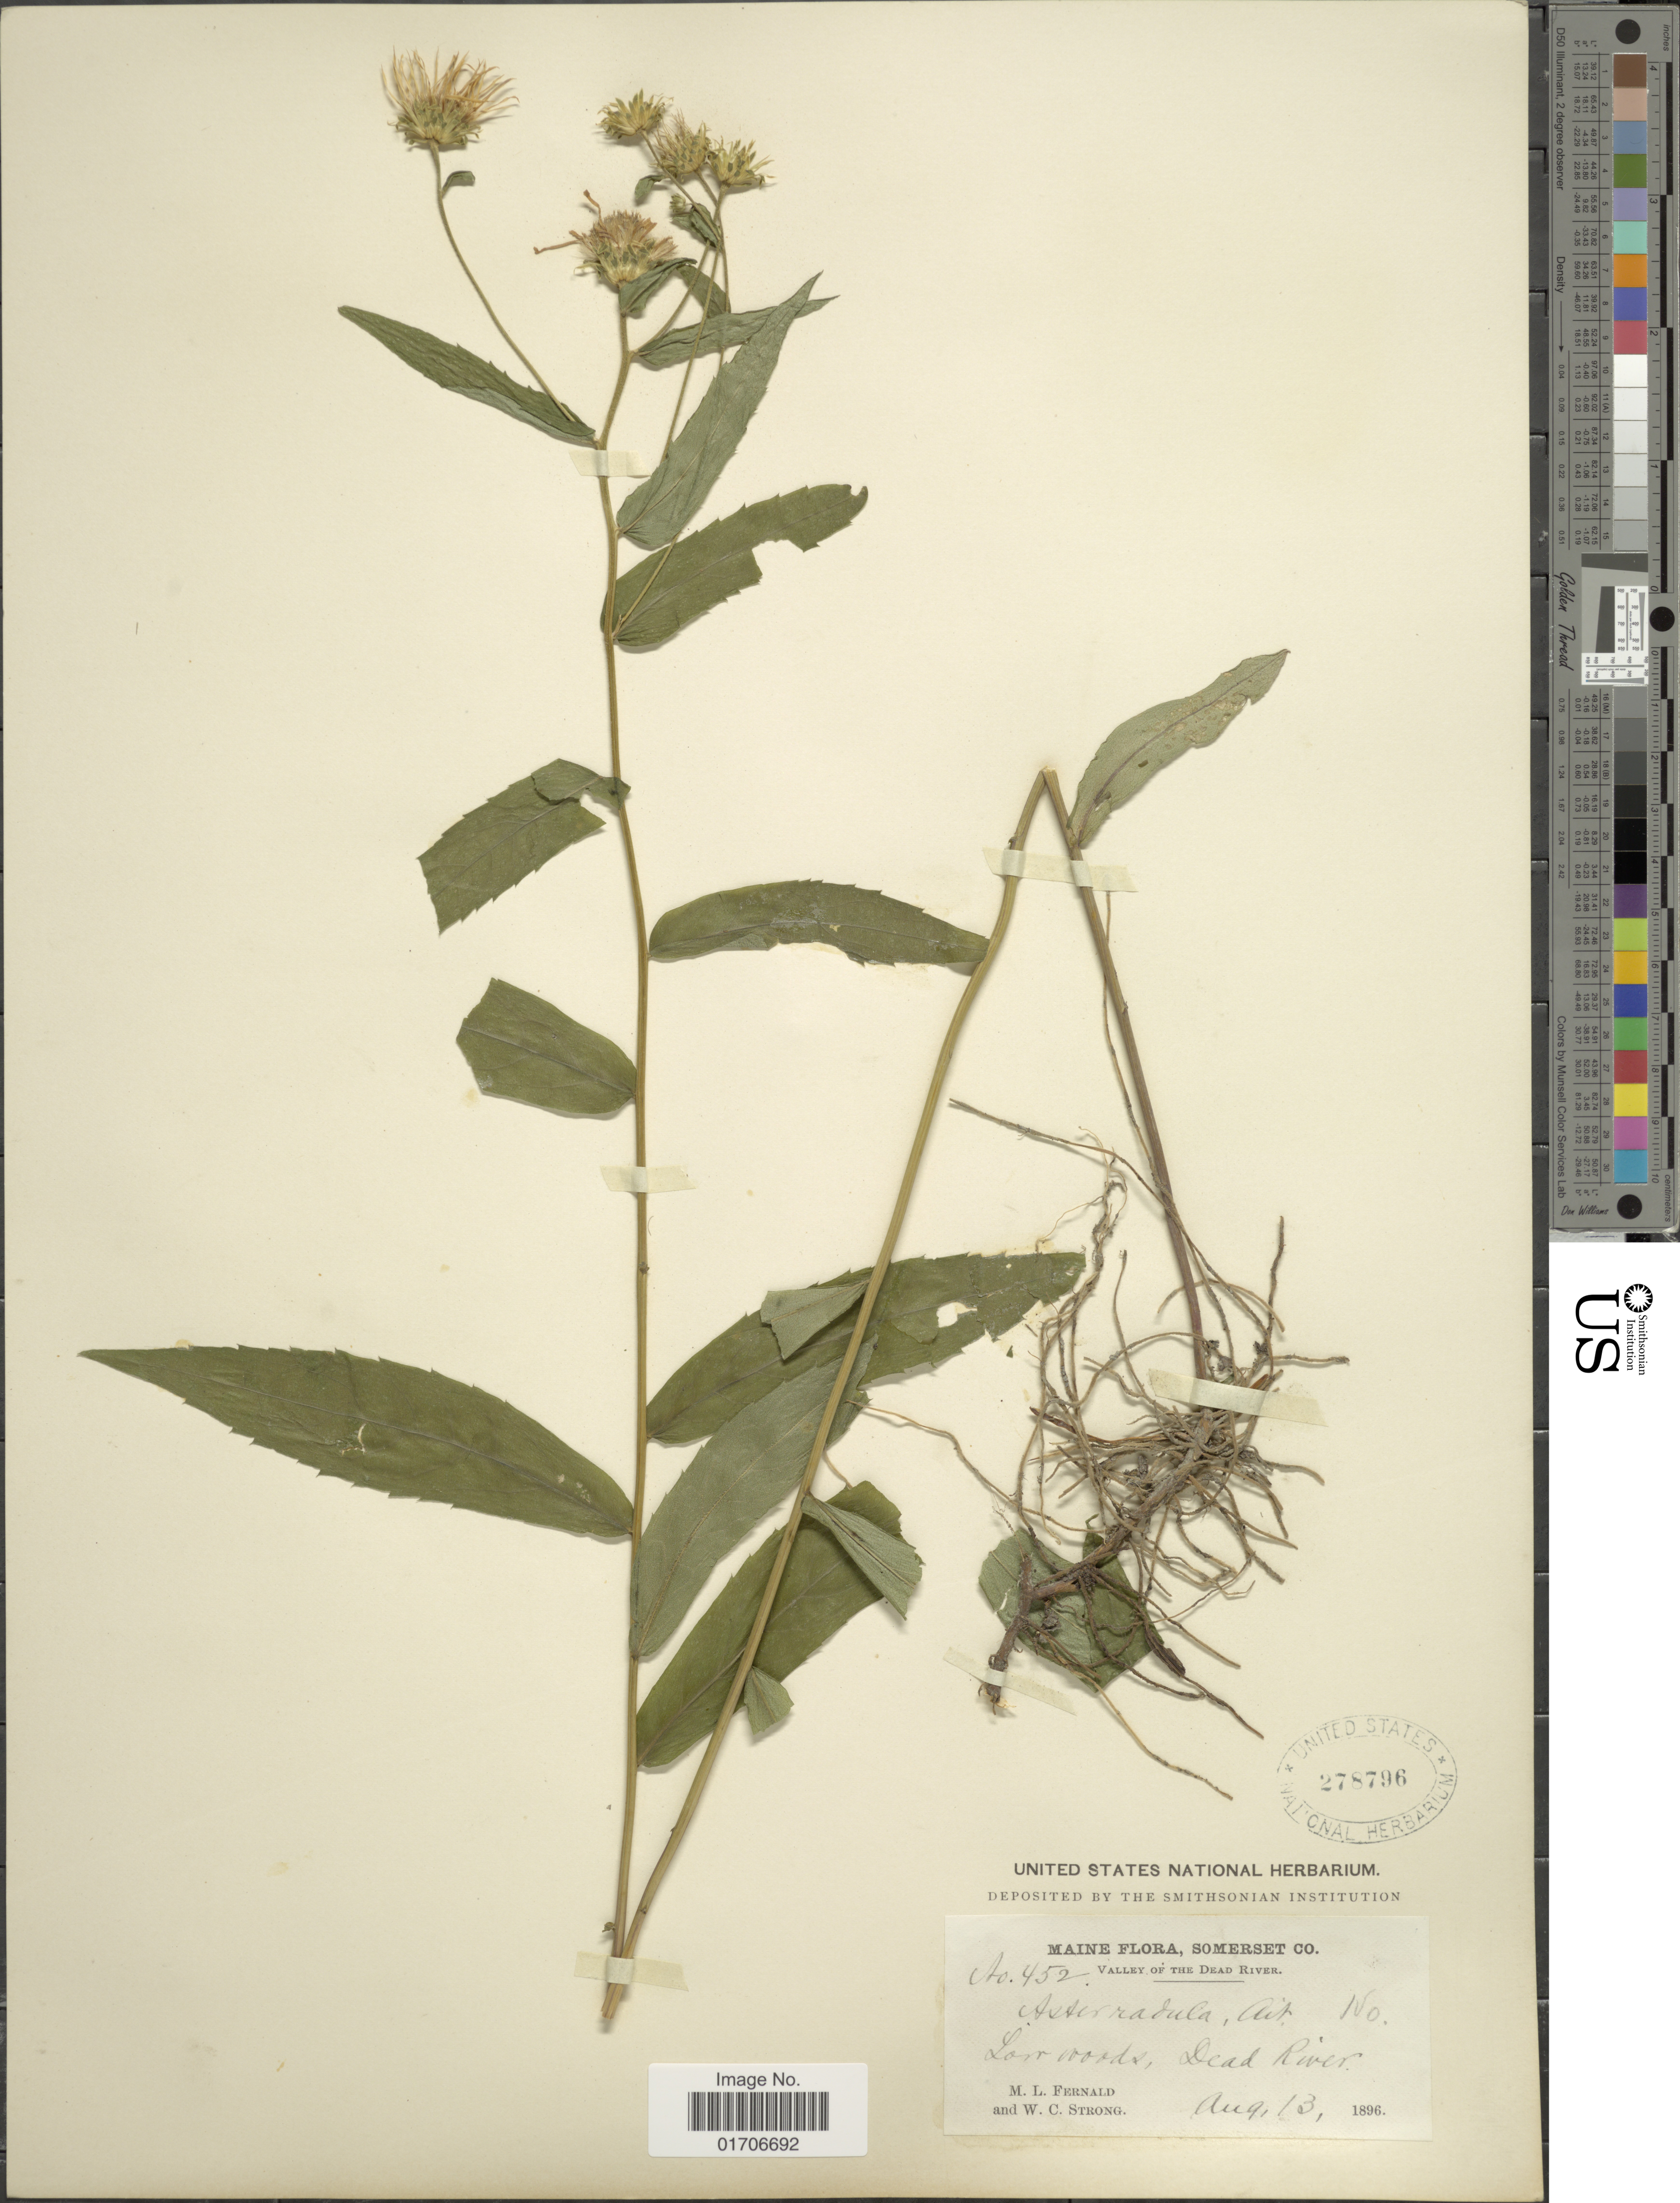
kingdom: Plantae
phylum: Tracheophyta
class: Magnoliopsida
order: Asterales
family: Asteraceae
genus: Eurybia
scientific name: Eurybia radula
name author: (Aiton) G.L. Nesom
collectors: M. L. Fernald & W. C. Strong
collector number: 452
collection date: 1896-08-13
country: United States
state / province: Maine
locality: Somerset Co. Valley of the Dead River. Low woods, Dead River.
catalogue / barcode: US 278796